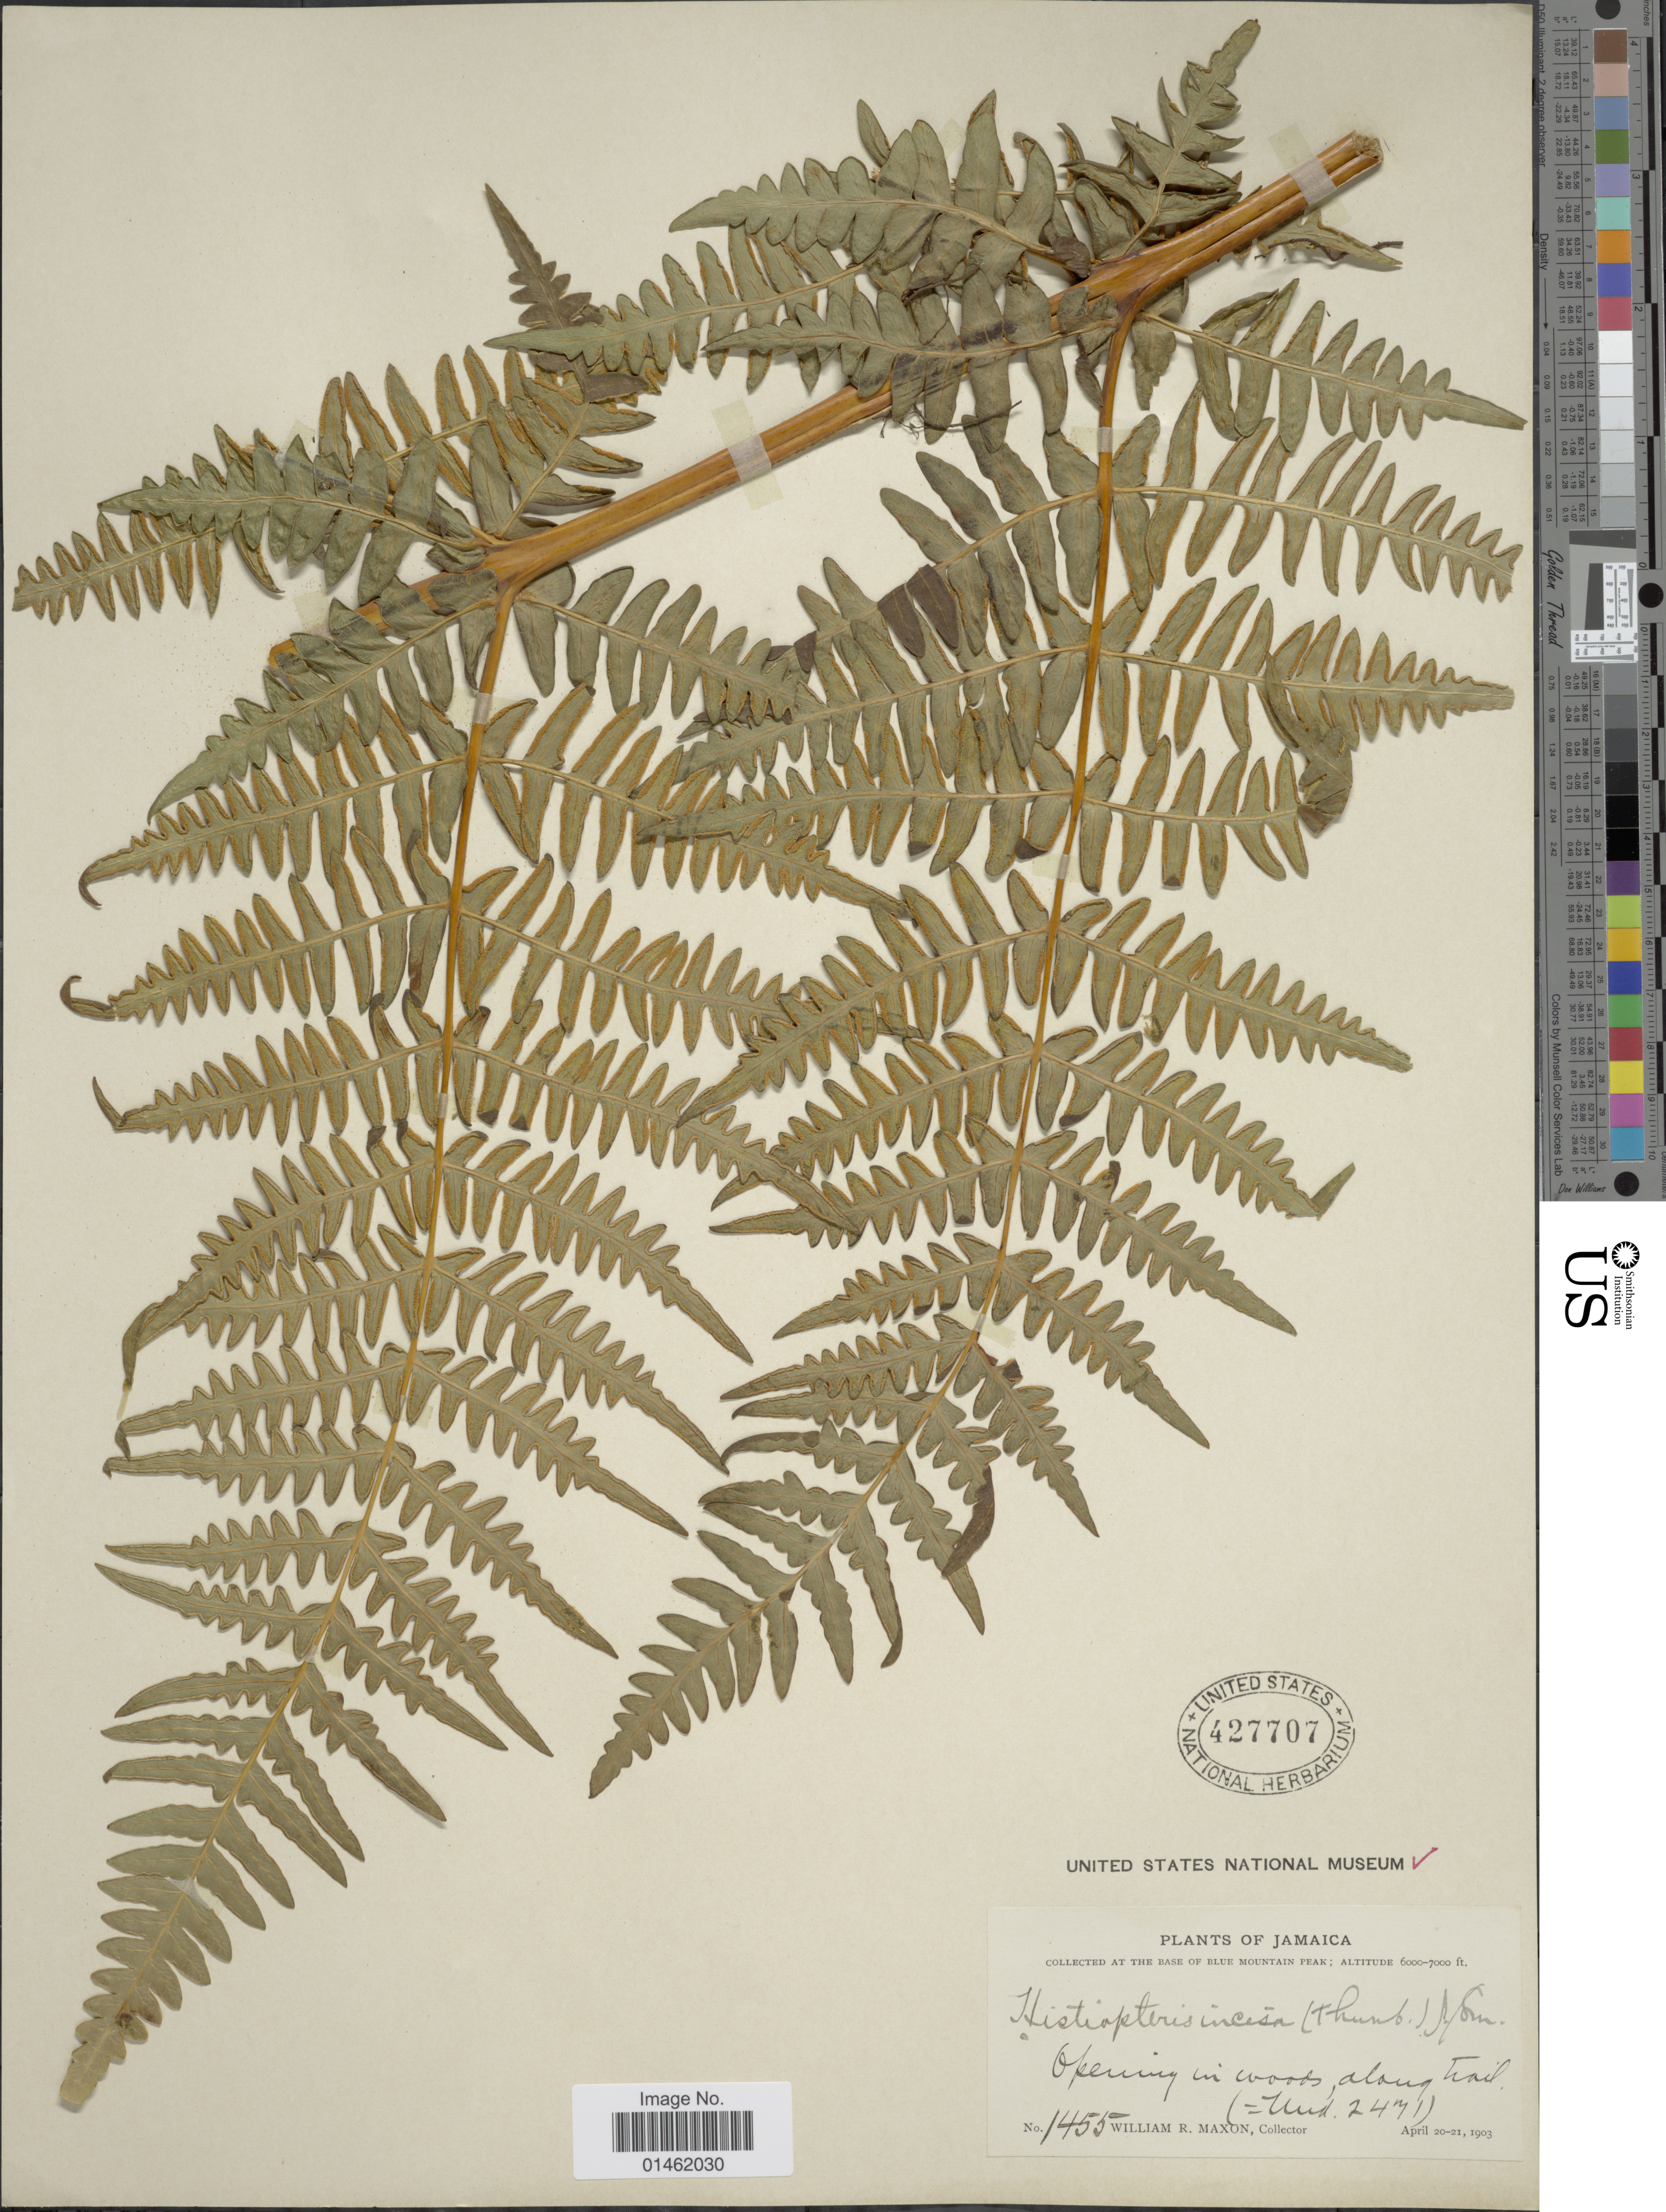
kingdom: Plantae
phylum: Tracheophyta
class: Polypodiopsida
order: Polypodiales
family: Dennstaedtiaceae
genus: Histiopteris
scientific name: Histiopteris incisa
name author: (Thunb.) J. Sm.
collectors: W. R. Maxon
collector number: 1455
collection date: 1903-04-20/1903-04-21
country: Jamaica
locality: At the Base of Blue Mountain peak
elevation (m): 1829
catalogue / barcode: US 427707